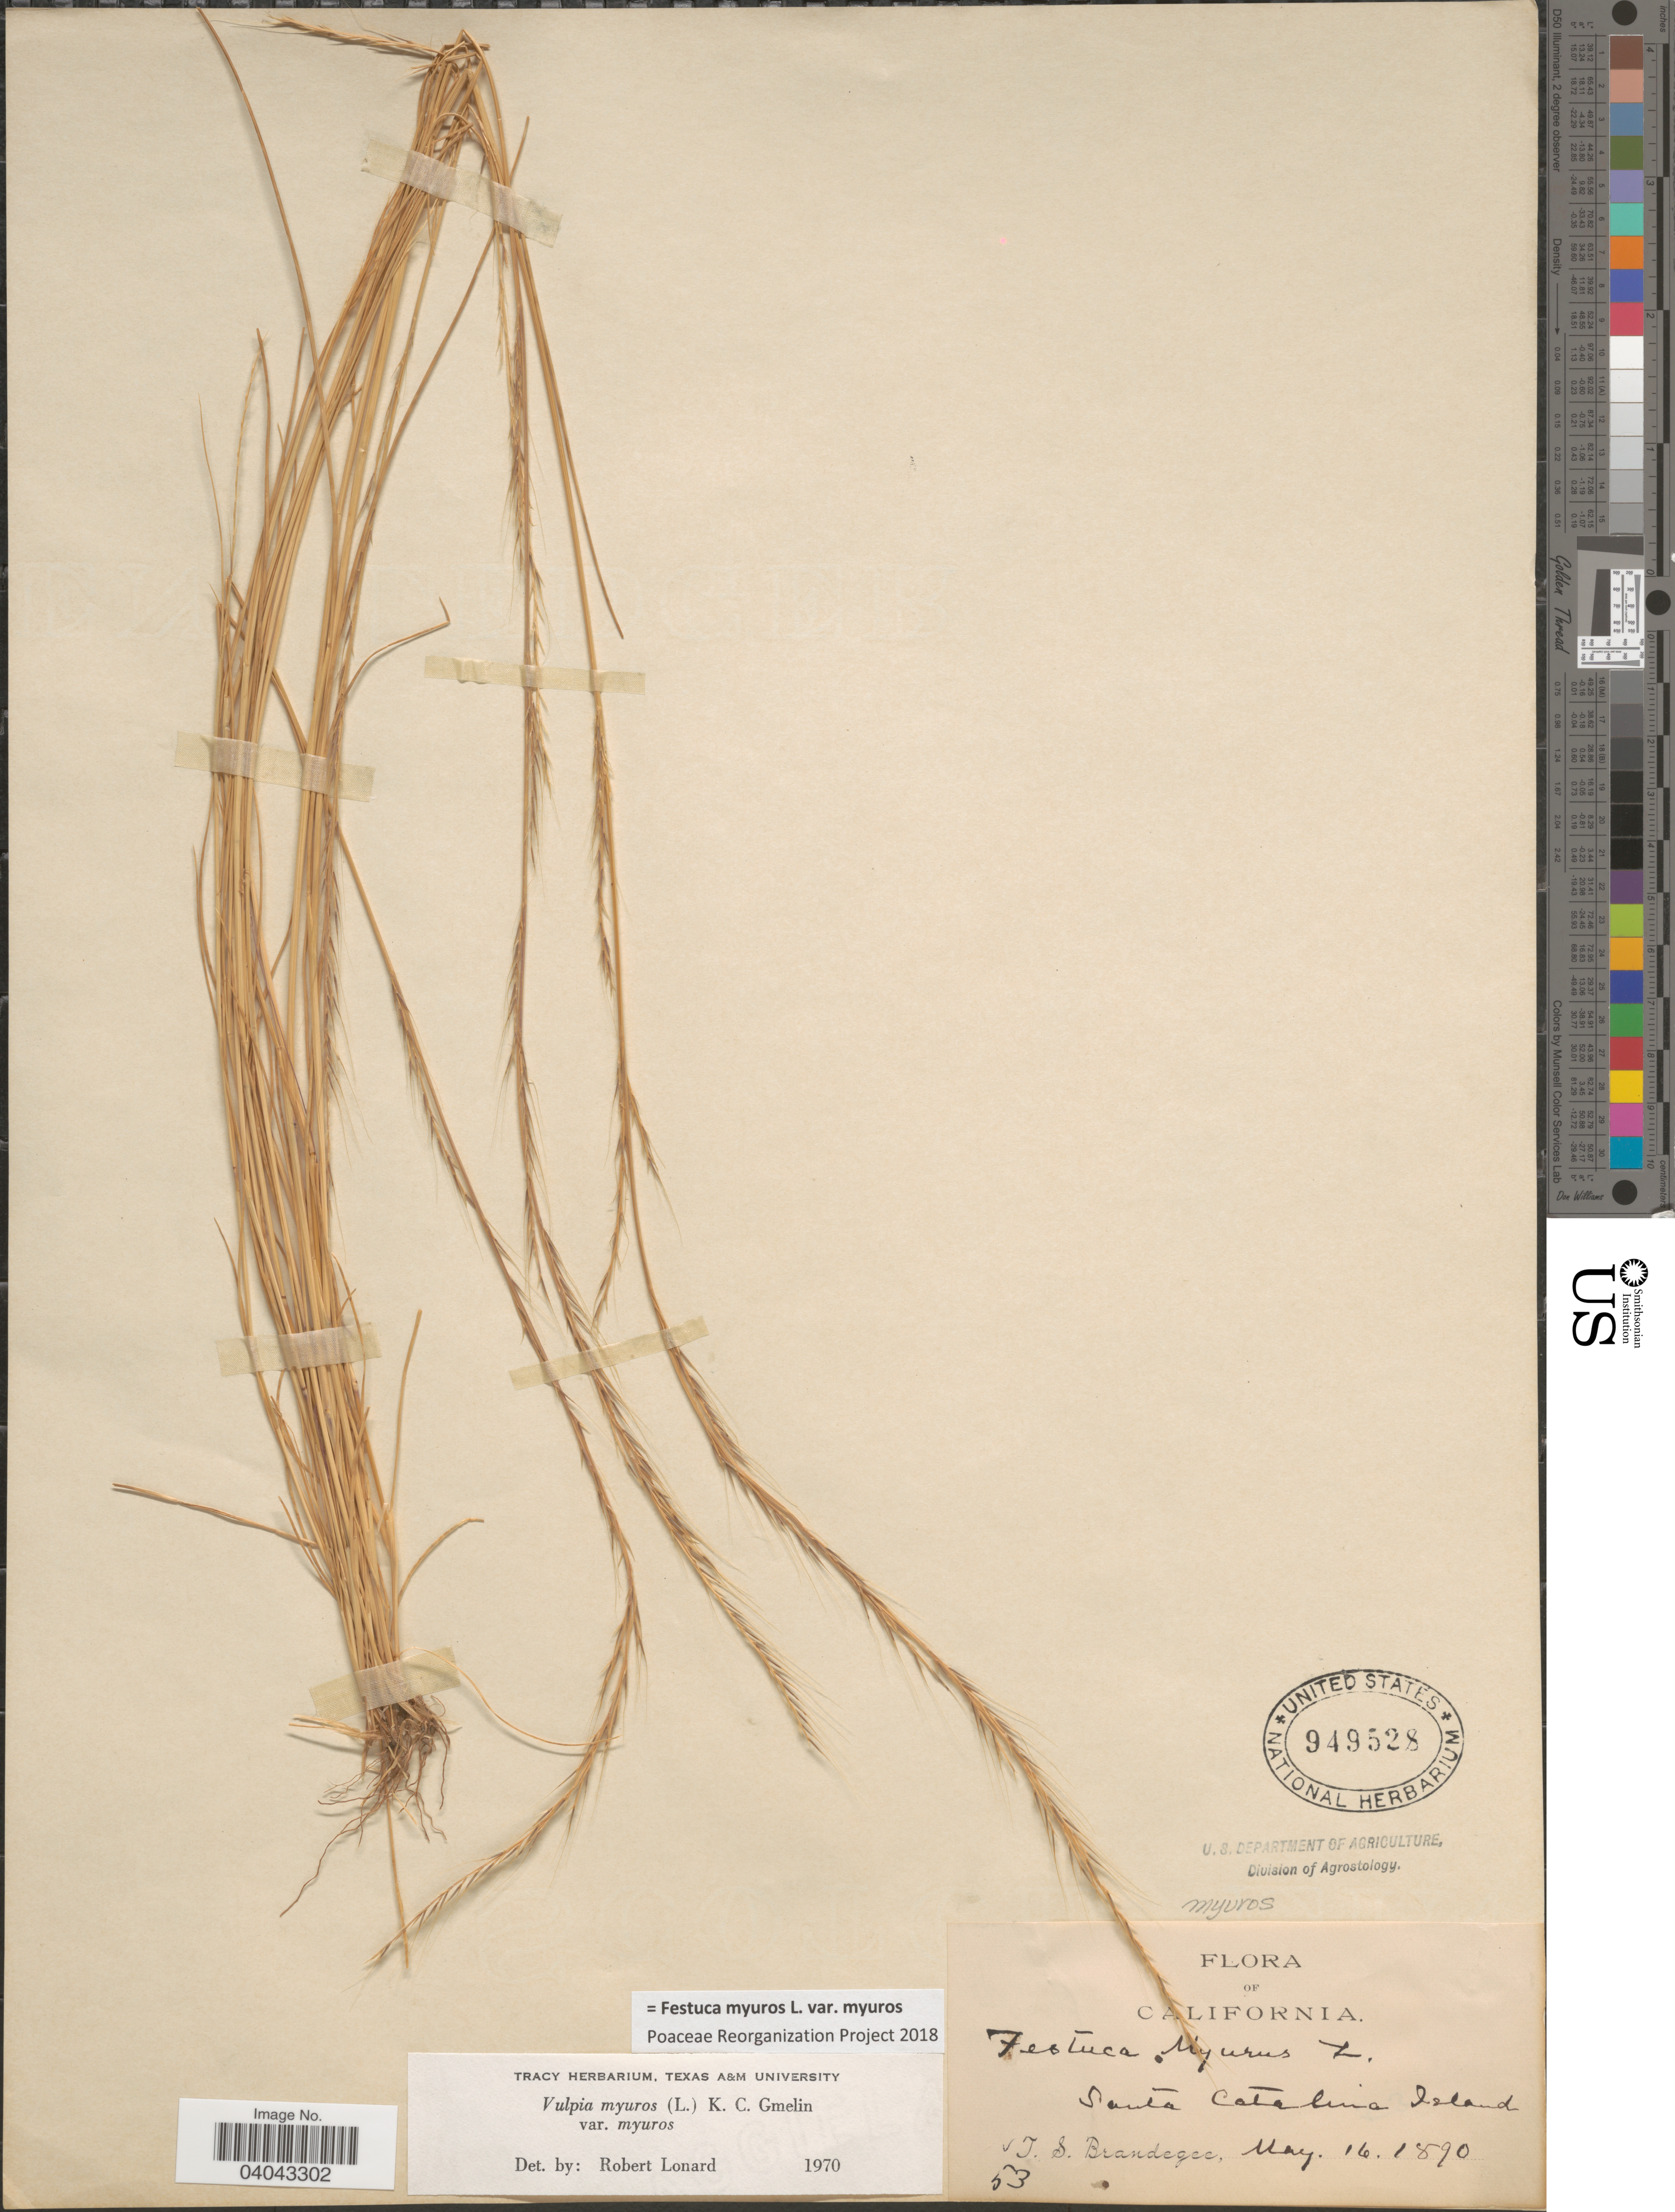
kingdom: Plantae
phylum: Tracheophyta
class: Liliopsida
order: Poales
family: Poaceae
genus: Festuca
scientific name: Festuca myuros var. myuros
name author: L.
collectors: T. S. Brandegee (herbarium)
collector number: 53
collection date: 1890-05-16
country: United States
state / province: California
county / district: Los Angeles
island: Santa Catalina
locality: Santa Catalina Island.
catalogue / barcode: US 949528